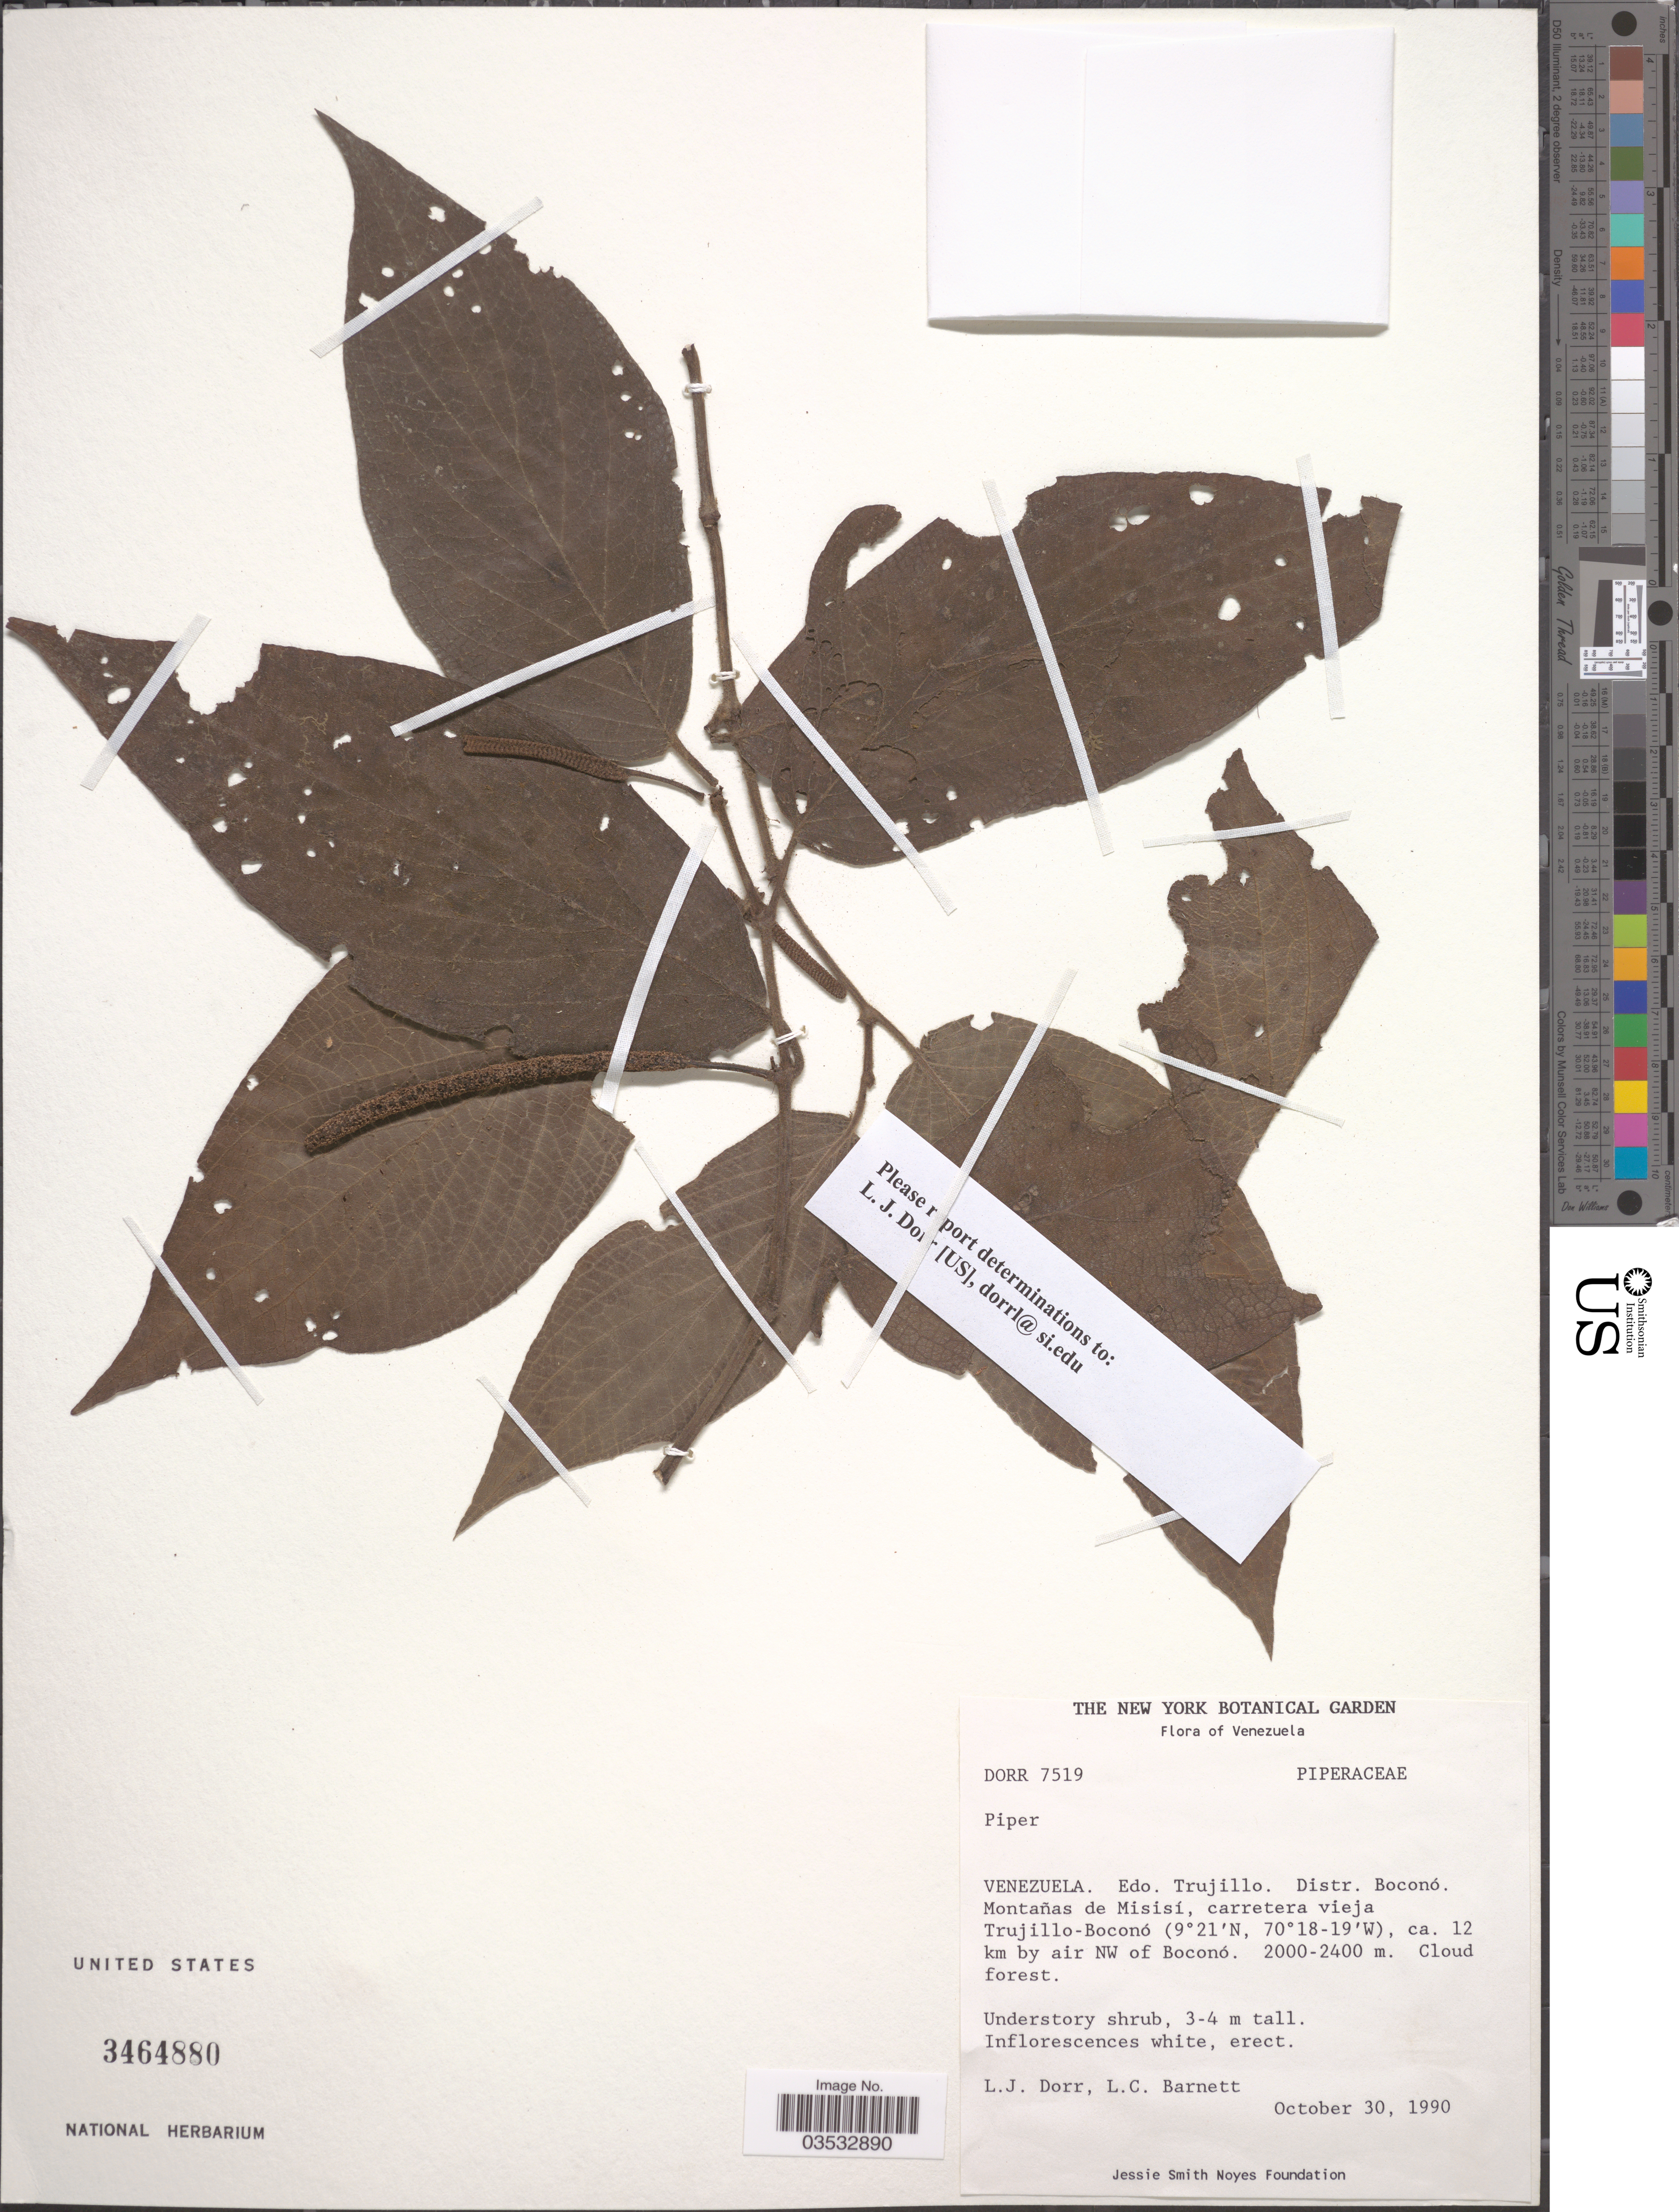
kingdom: Plantae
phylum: Tracheophyta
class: Magnoliopsida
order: Piperales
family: Piperaceae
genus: Piper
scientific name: Piper sp.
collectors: L. J. Dorr & L. C. Barnett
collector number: Dorr7519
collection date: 1990-10-30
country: Venezuela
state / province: Trujillo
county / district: Boconó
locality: Montañas de Misisí, carretera vieja Trujillo-Boconó, ca. 12 km by air NW of Boconó.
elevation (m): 2000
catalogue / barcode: US 3464880